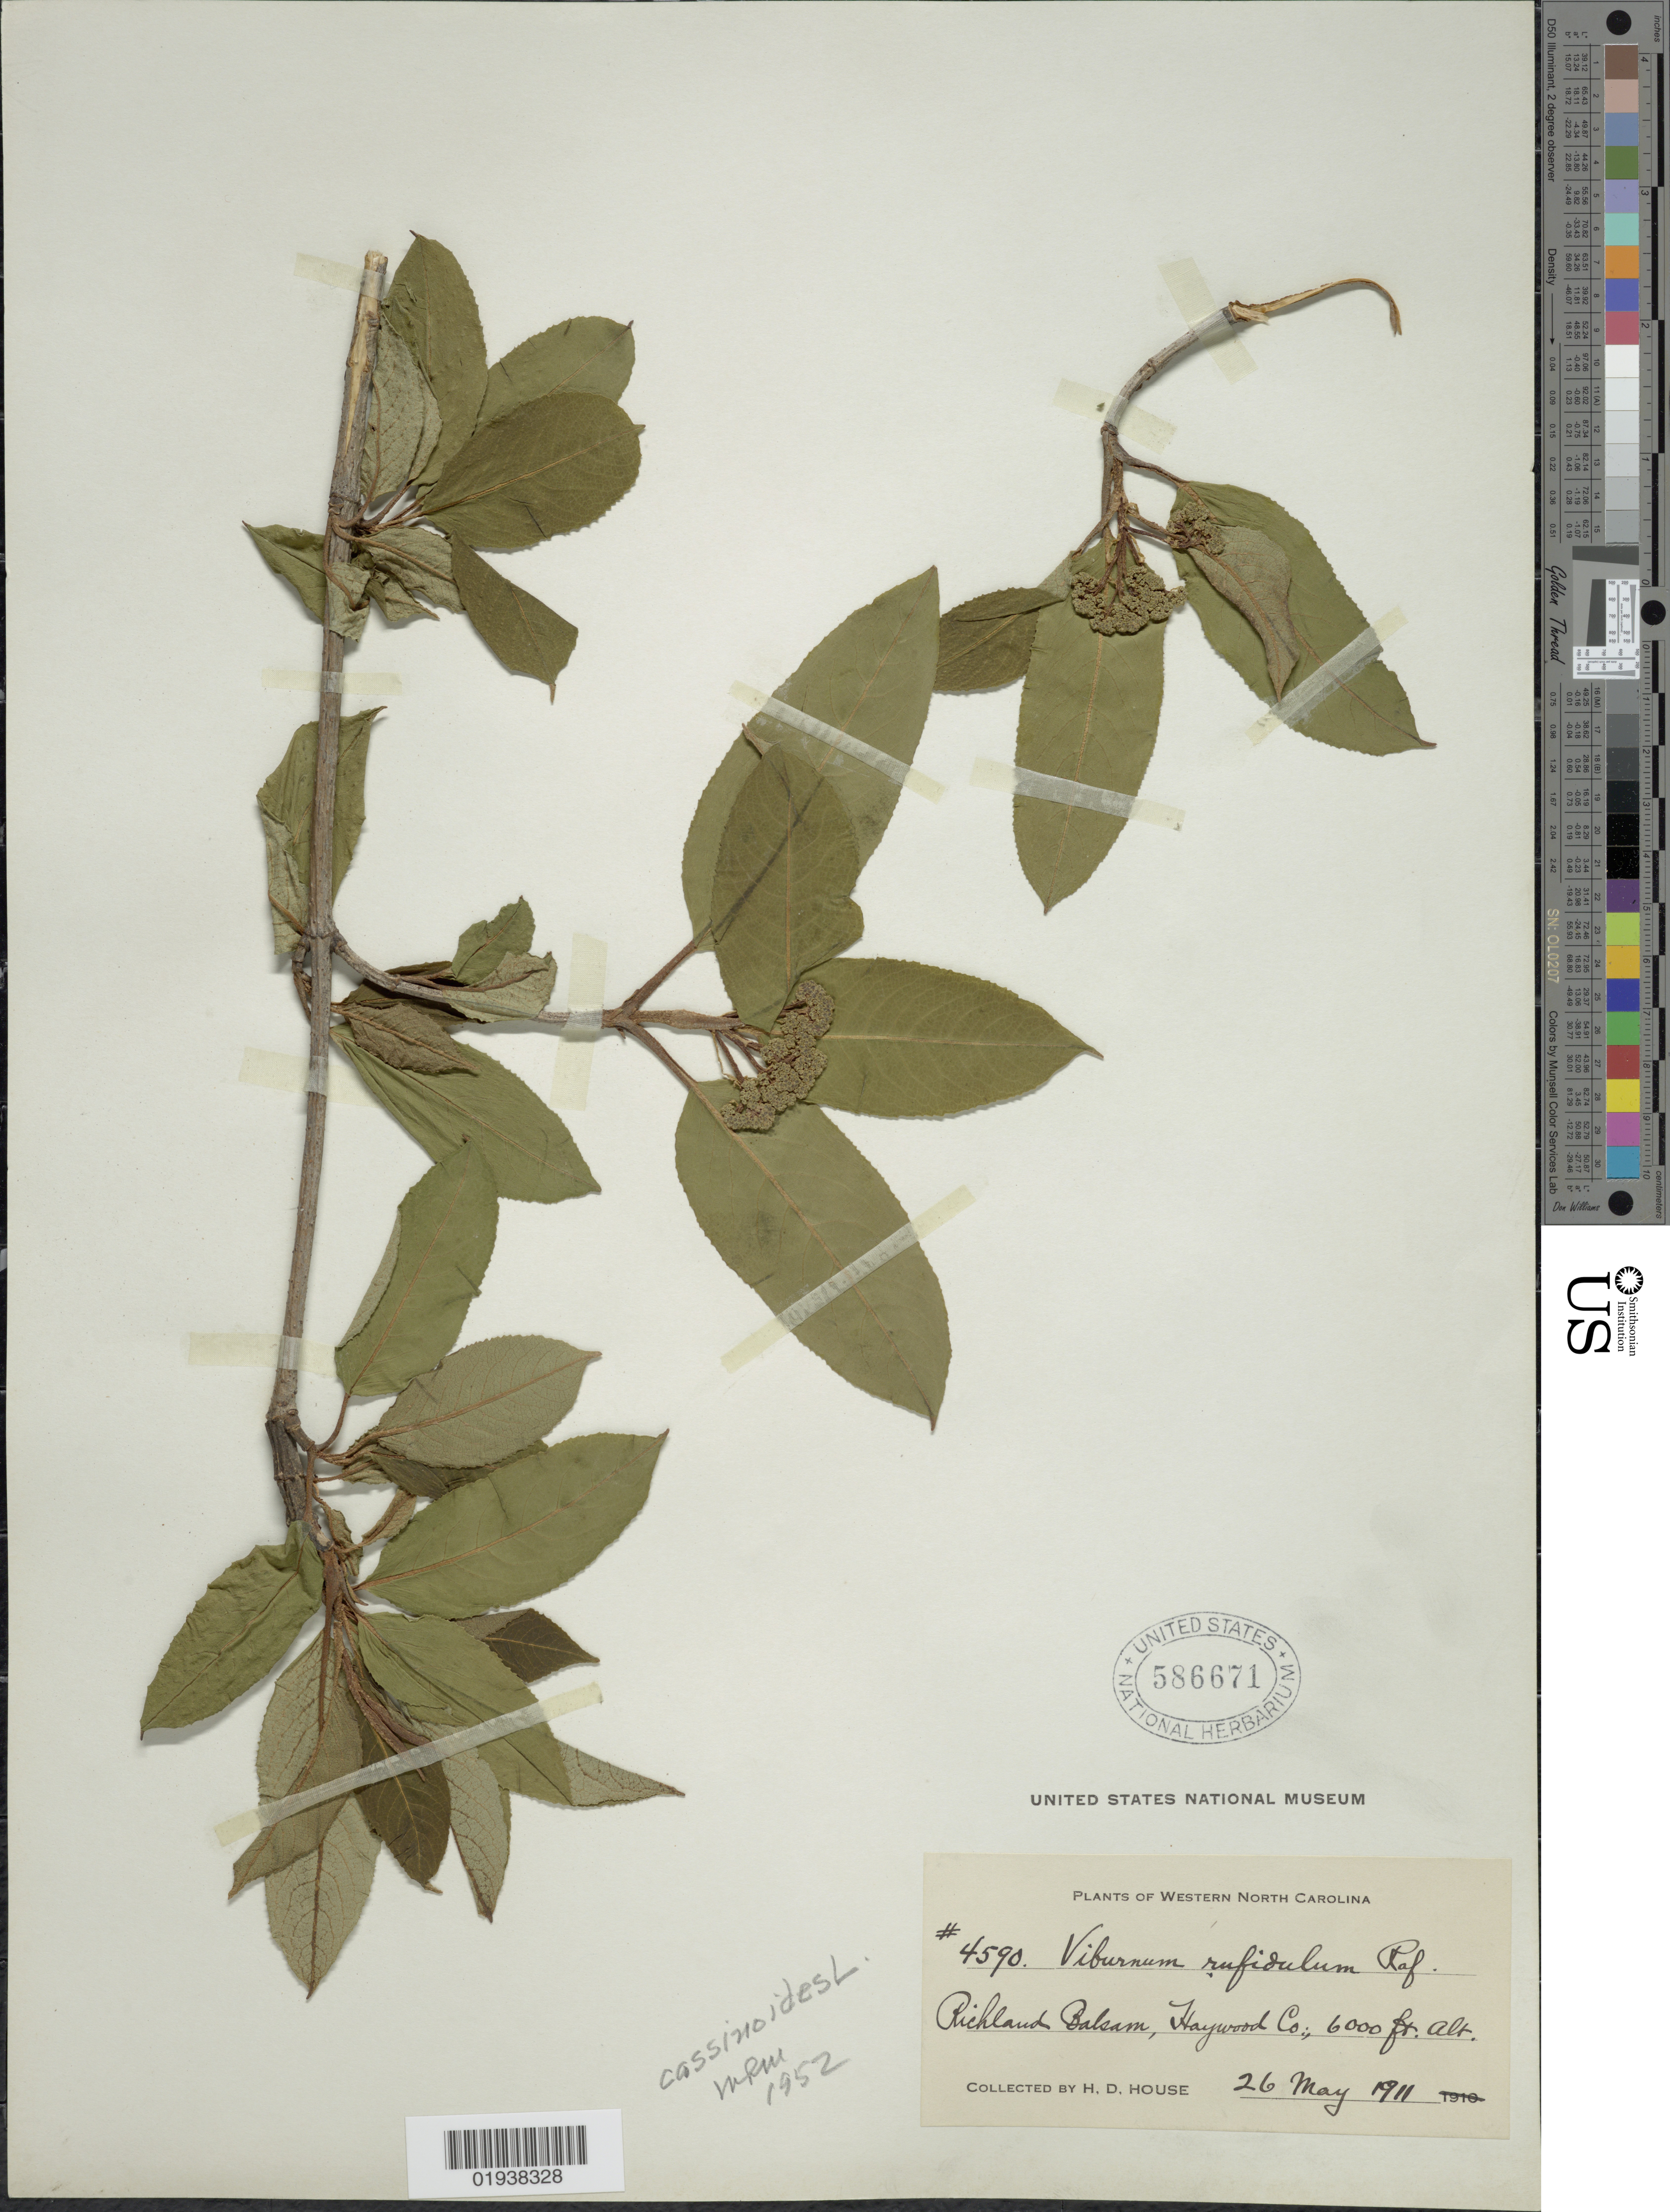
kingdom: Plantae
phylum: Tracheophyta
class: Magnoliopsida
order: Dipsacales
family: Viburnaceae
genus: Viburnum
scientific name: Viburnum cassinoides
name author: L.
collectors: H. D. House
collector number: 4590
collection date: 1911-05-26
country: United States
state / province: North Carolina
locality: Western North Carolina. Richland Balsam, Haywood Co.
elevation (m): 1829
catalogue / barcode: US 586671